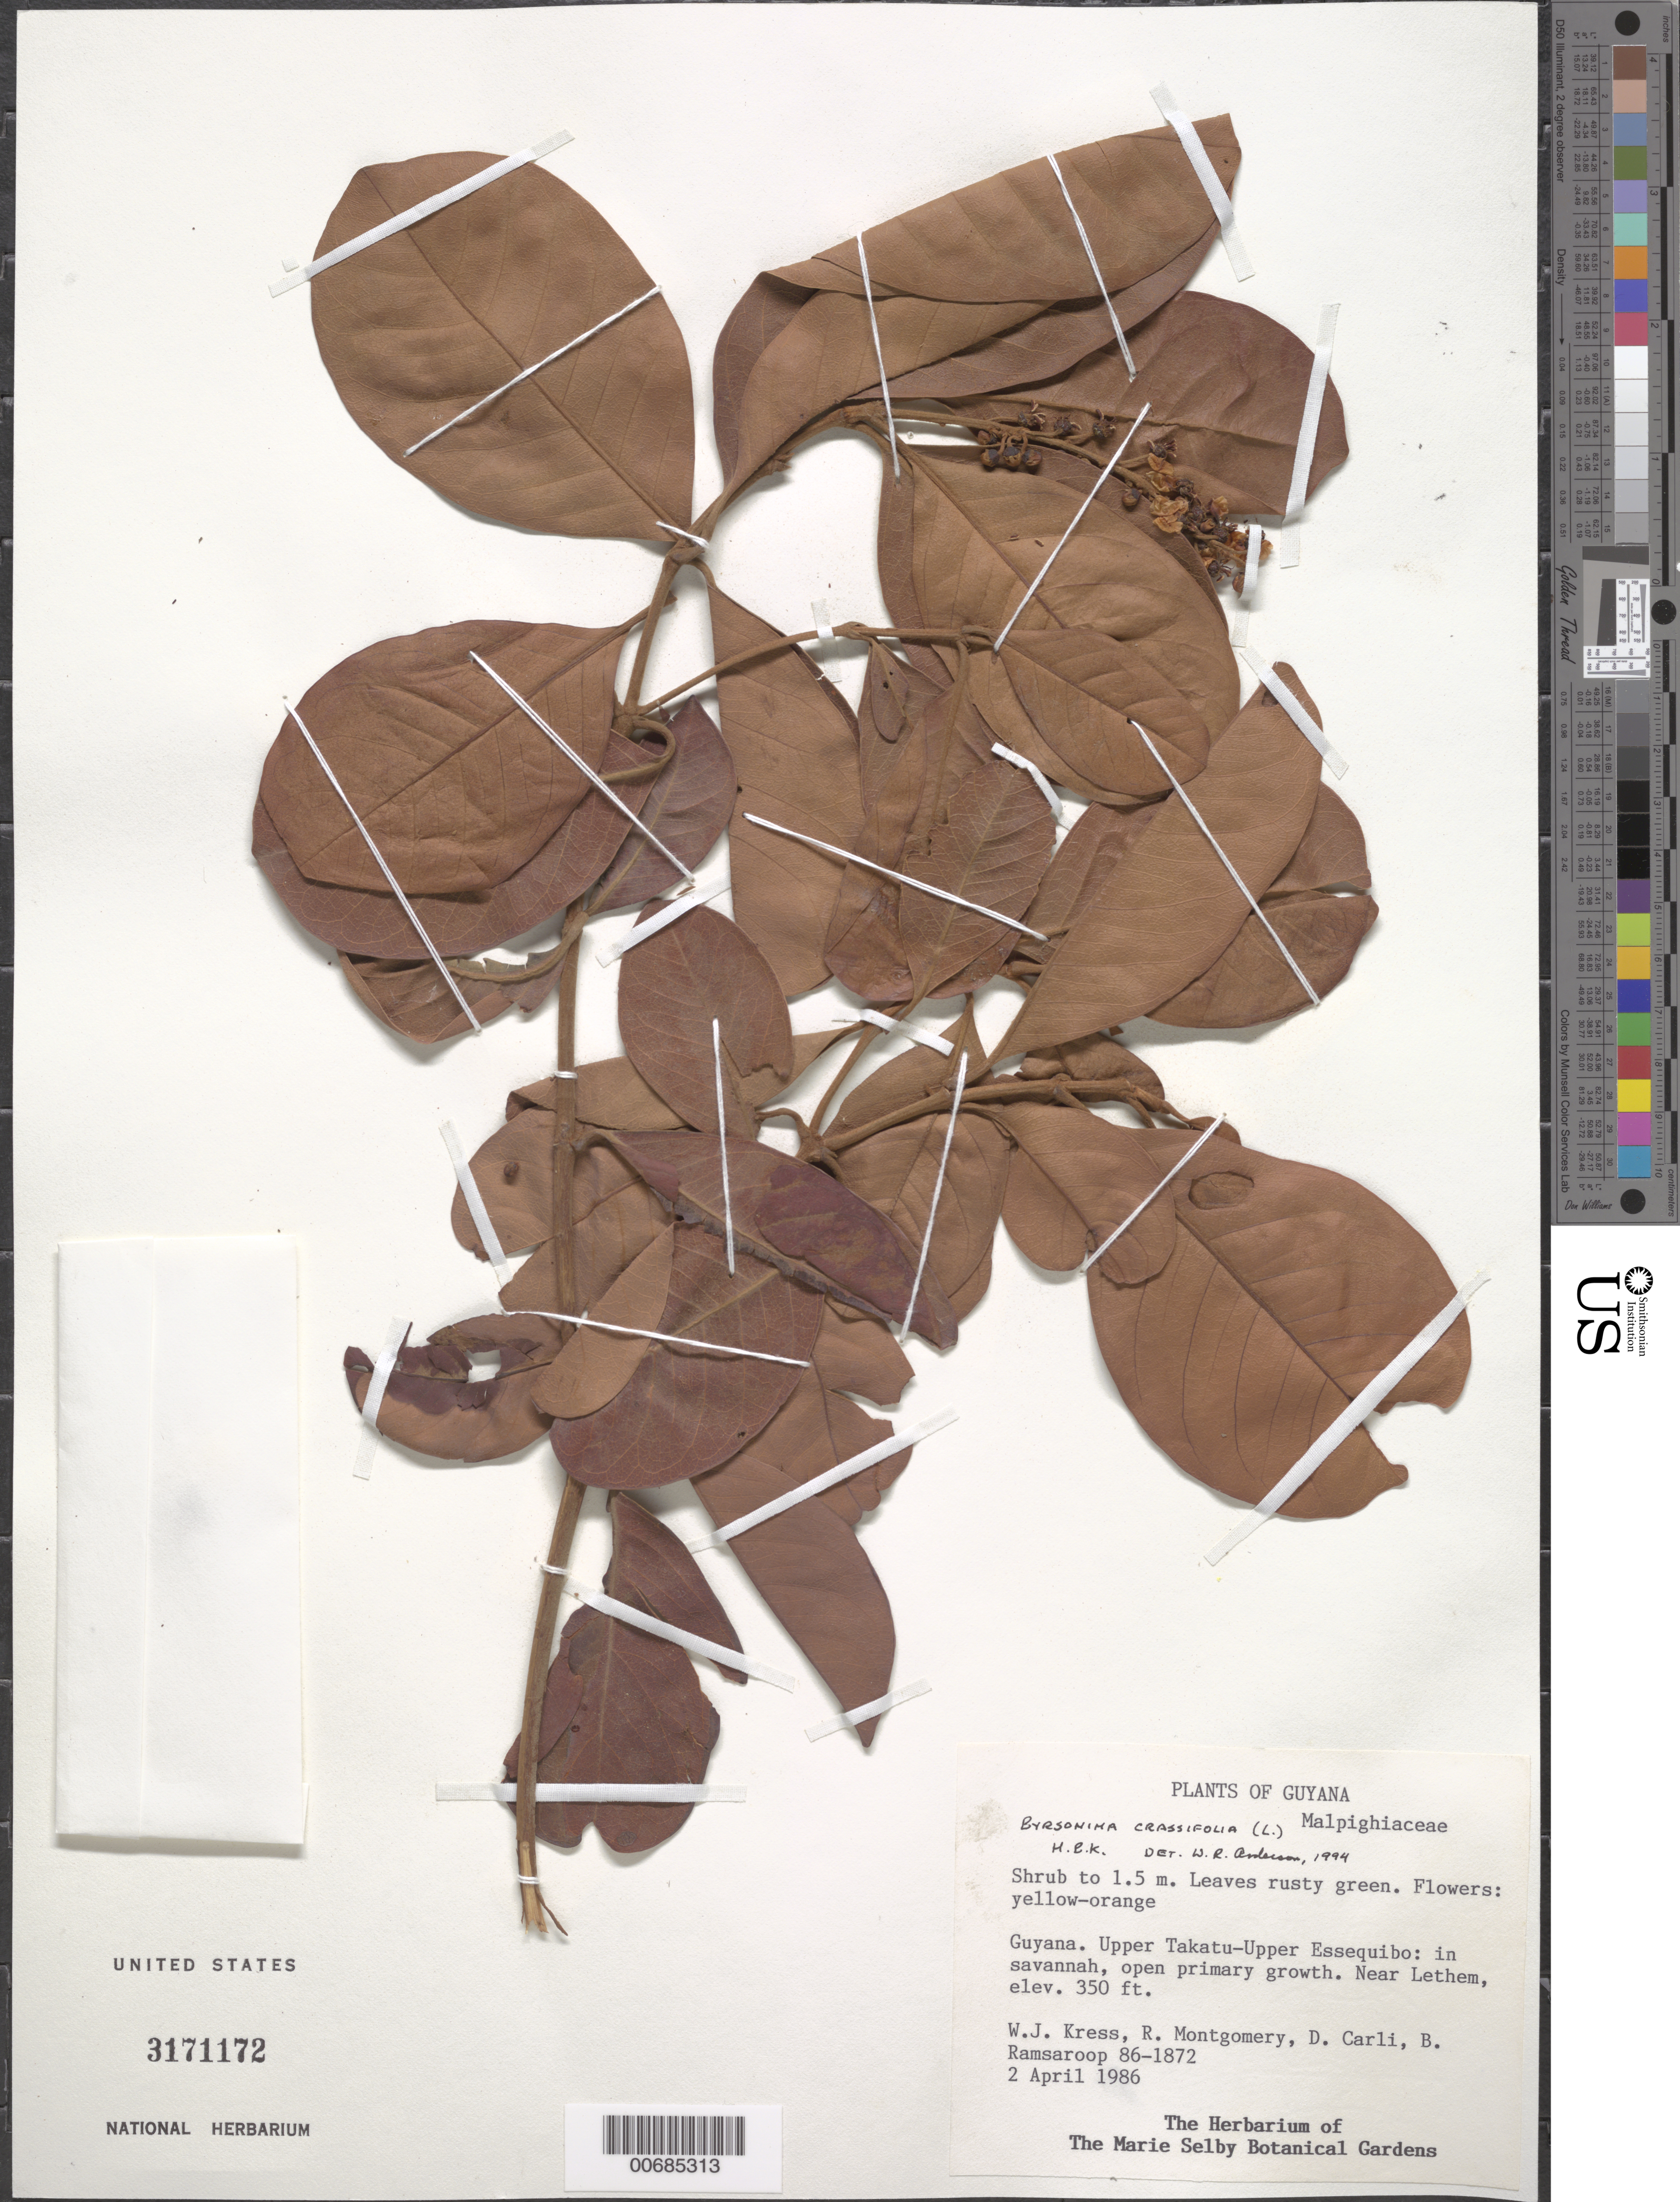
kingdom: Plantae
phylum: Tracheophyta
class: Magnoliopsida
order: Malpighiales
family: Malpighiaceae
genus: Byrsonima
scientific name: Byrsonima crassifolia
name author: (L.) Kunth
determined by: Anderson, W. R., (MICH), University of Michigan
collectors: W. J. Kress, R. Montgomery, D. Carli & B. Ramsaroop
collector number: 86 1872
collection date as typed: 2-Apr-86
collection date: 1986-04-02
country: Guyana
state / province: U. Takutu-U. Essequibo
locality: Lethem, vic.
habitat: Savanna, open primary growth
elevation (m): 107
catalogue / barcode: US 3171172